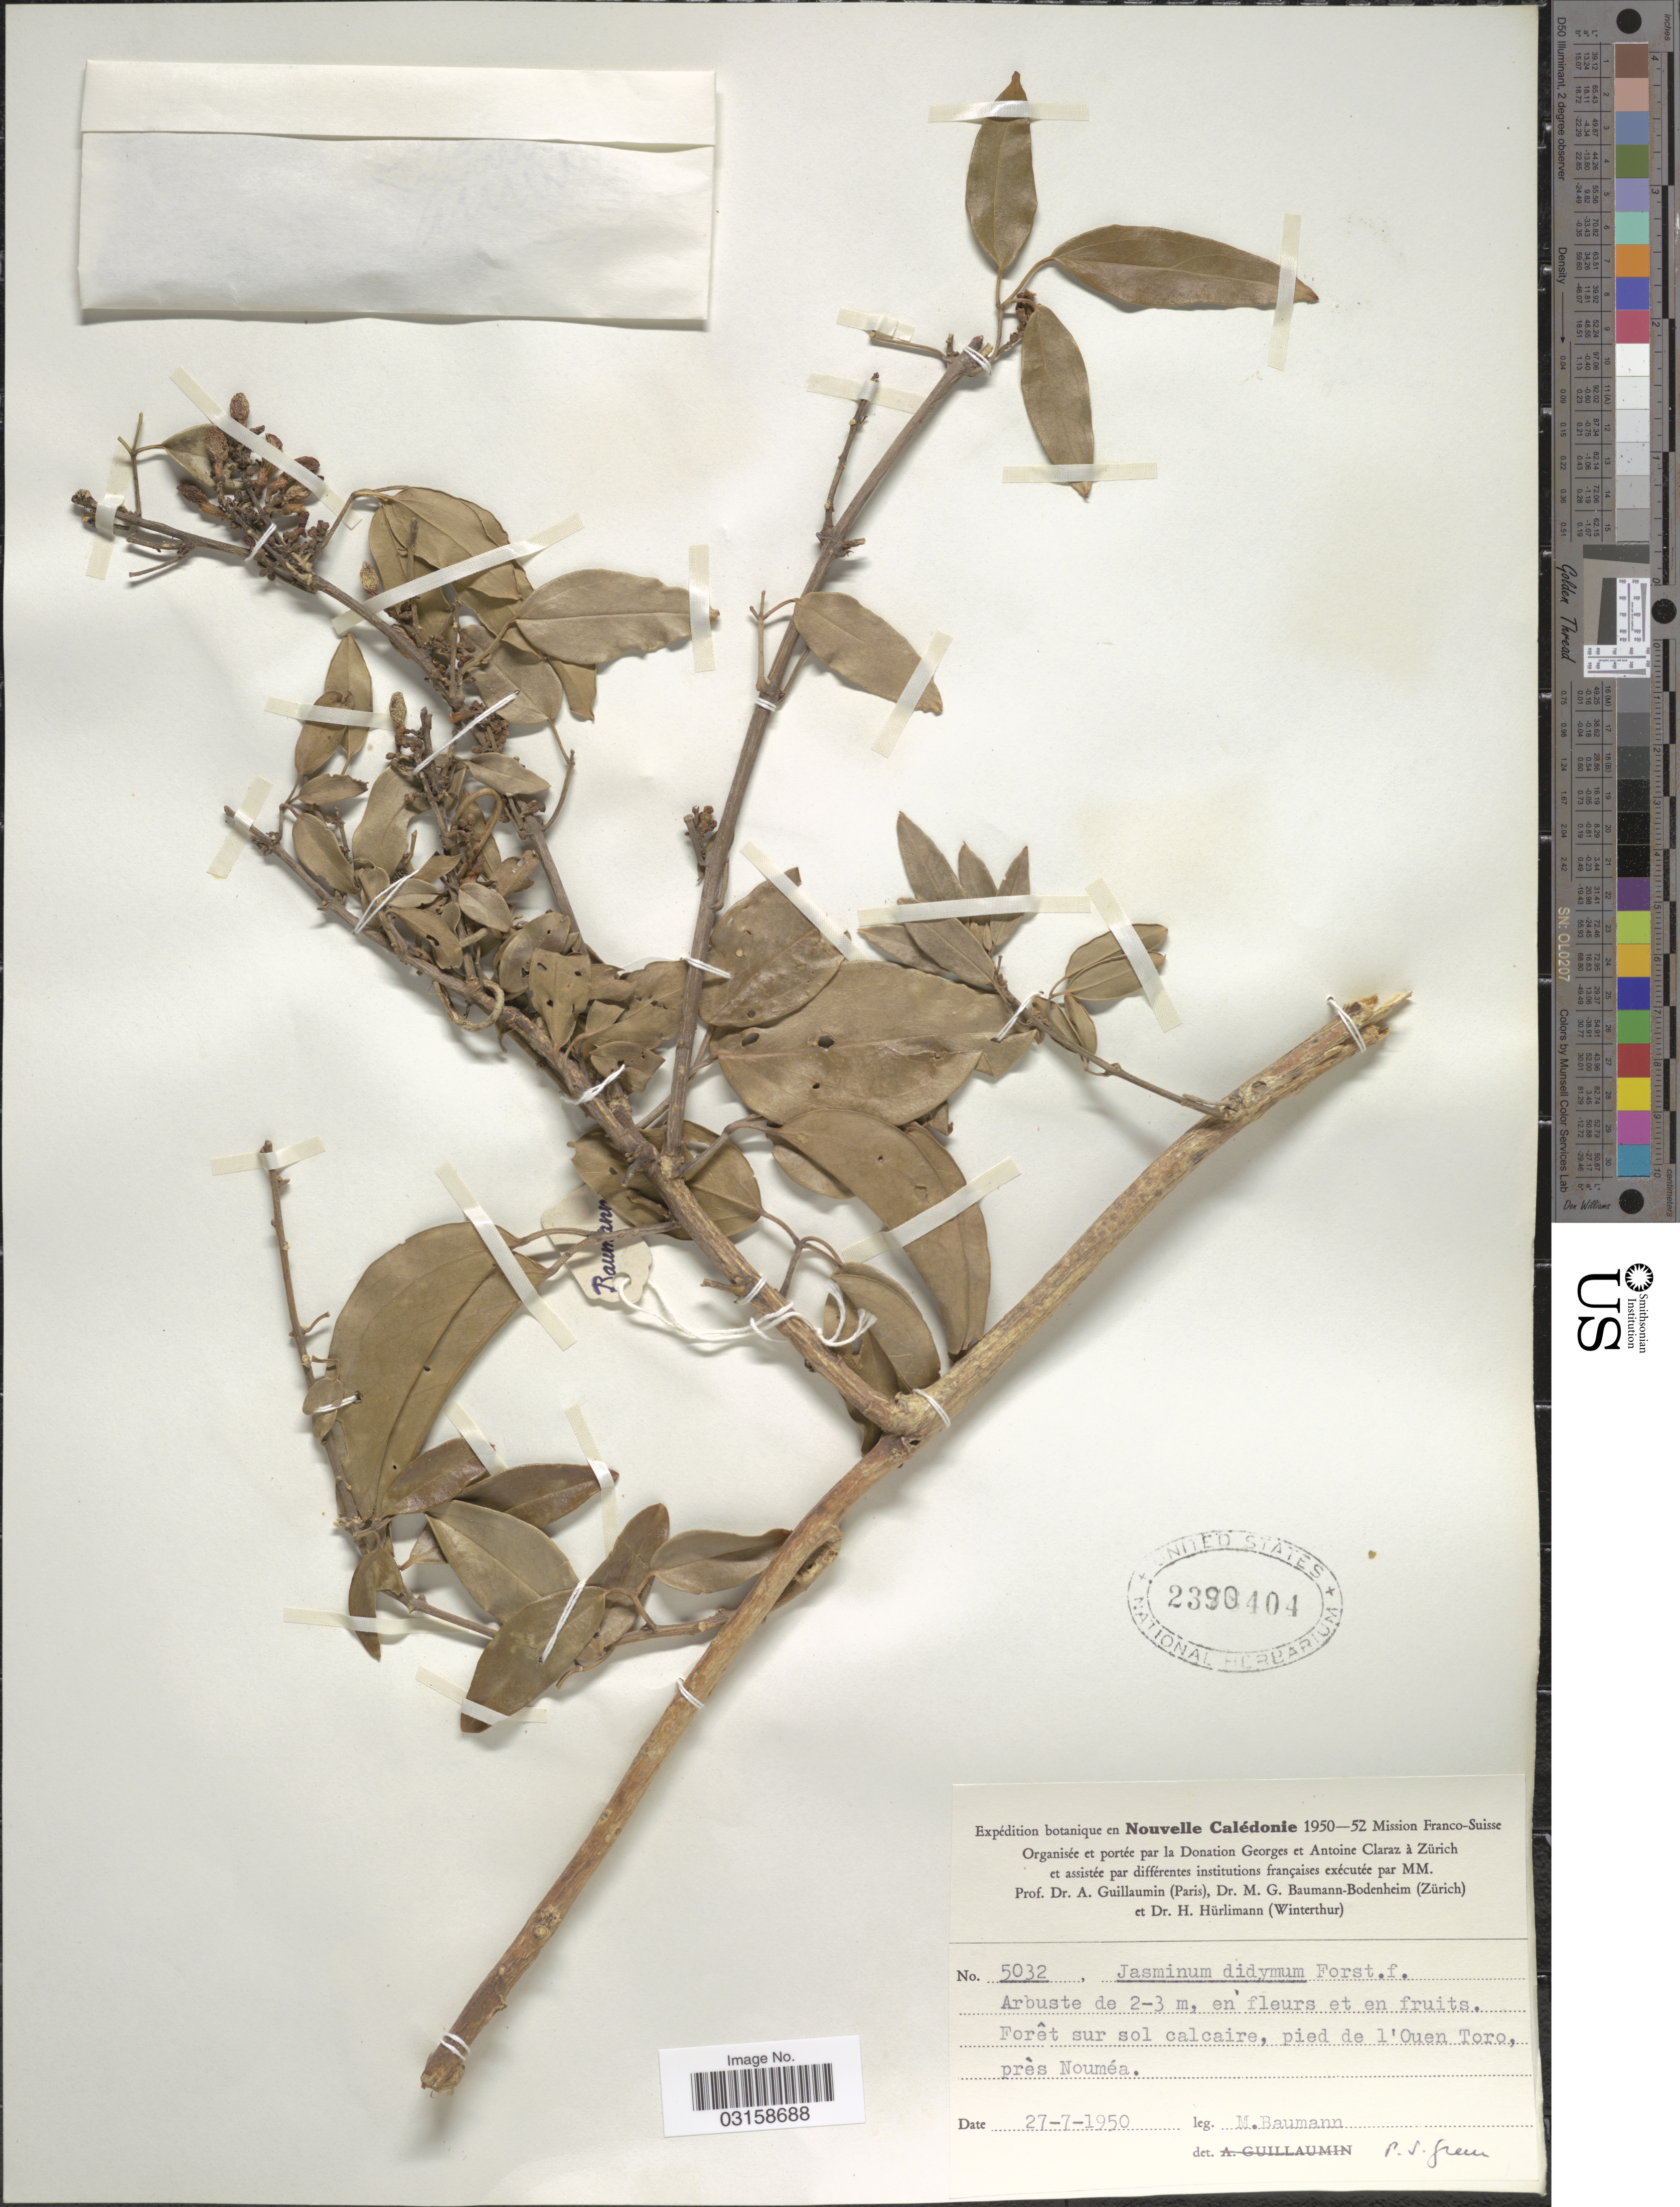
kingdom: Plantae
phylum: Tracheophyta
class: Magnoliopsida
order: Lamiales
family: Oleaceae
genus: Jasminum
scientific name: Jasminum didymum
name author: G. Forst.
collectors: M. Baumann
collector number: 5032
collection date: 1950-07-27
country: New Caledonia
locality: Pied de l'Ouen Toro, près Nouméa. Nouvelle Calédonie.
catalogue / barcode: US 2390404